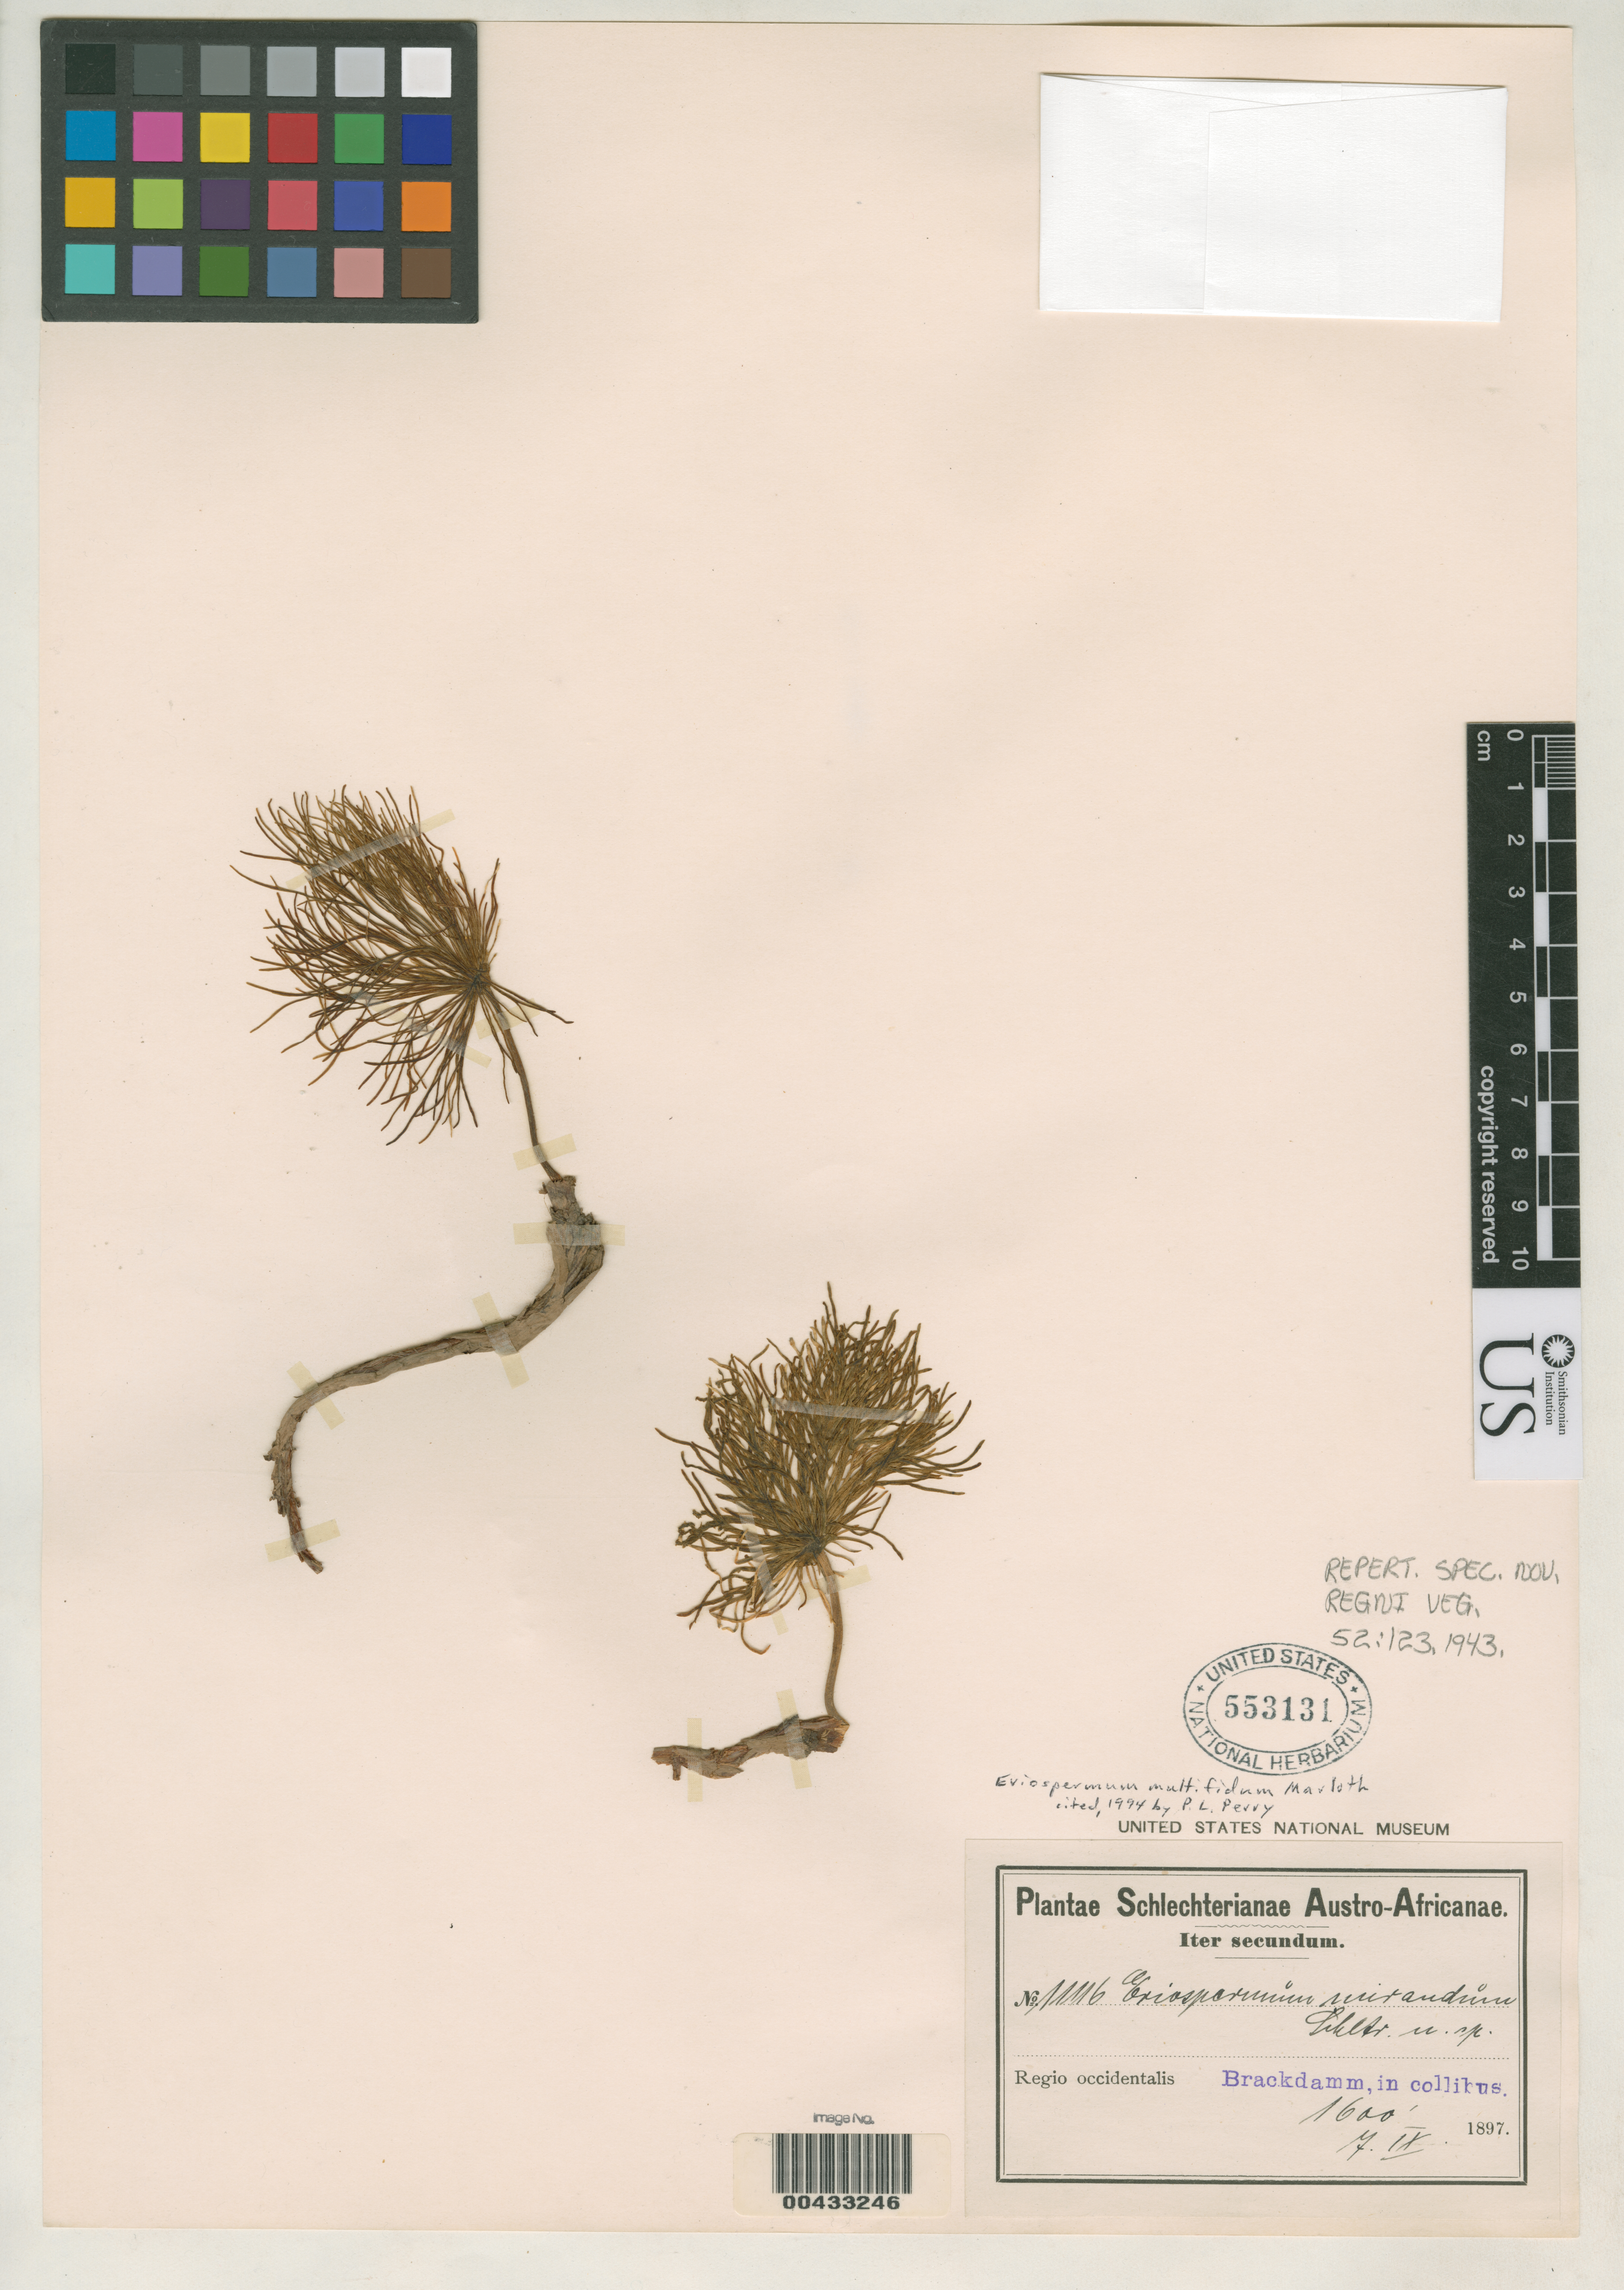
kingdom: Plantae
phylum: Tracheophyta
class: Liliopsida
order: Asparagales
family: Asparagaceae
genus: Eriospermum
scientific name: Eriospermum mirandum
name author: Schltr. ex Poelln.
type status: Isotype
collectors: F. R. R. Schlechter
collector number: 11116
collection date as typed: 17 Sep 1897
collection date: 1897-09-17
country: South Africa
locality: Regio occidentalis, Brackdamm.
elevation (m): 488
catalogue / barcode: US 553131